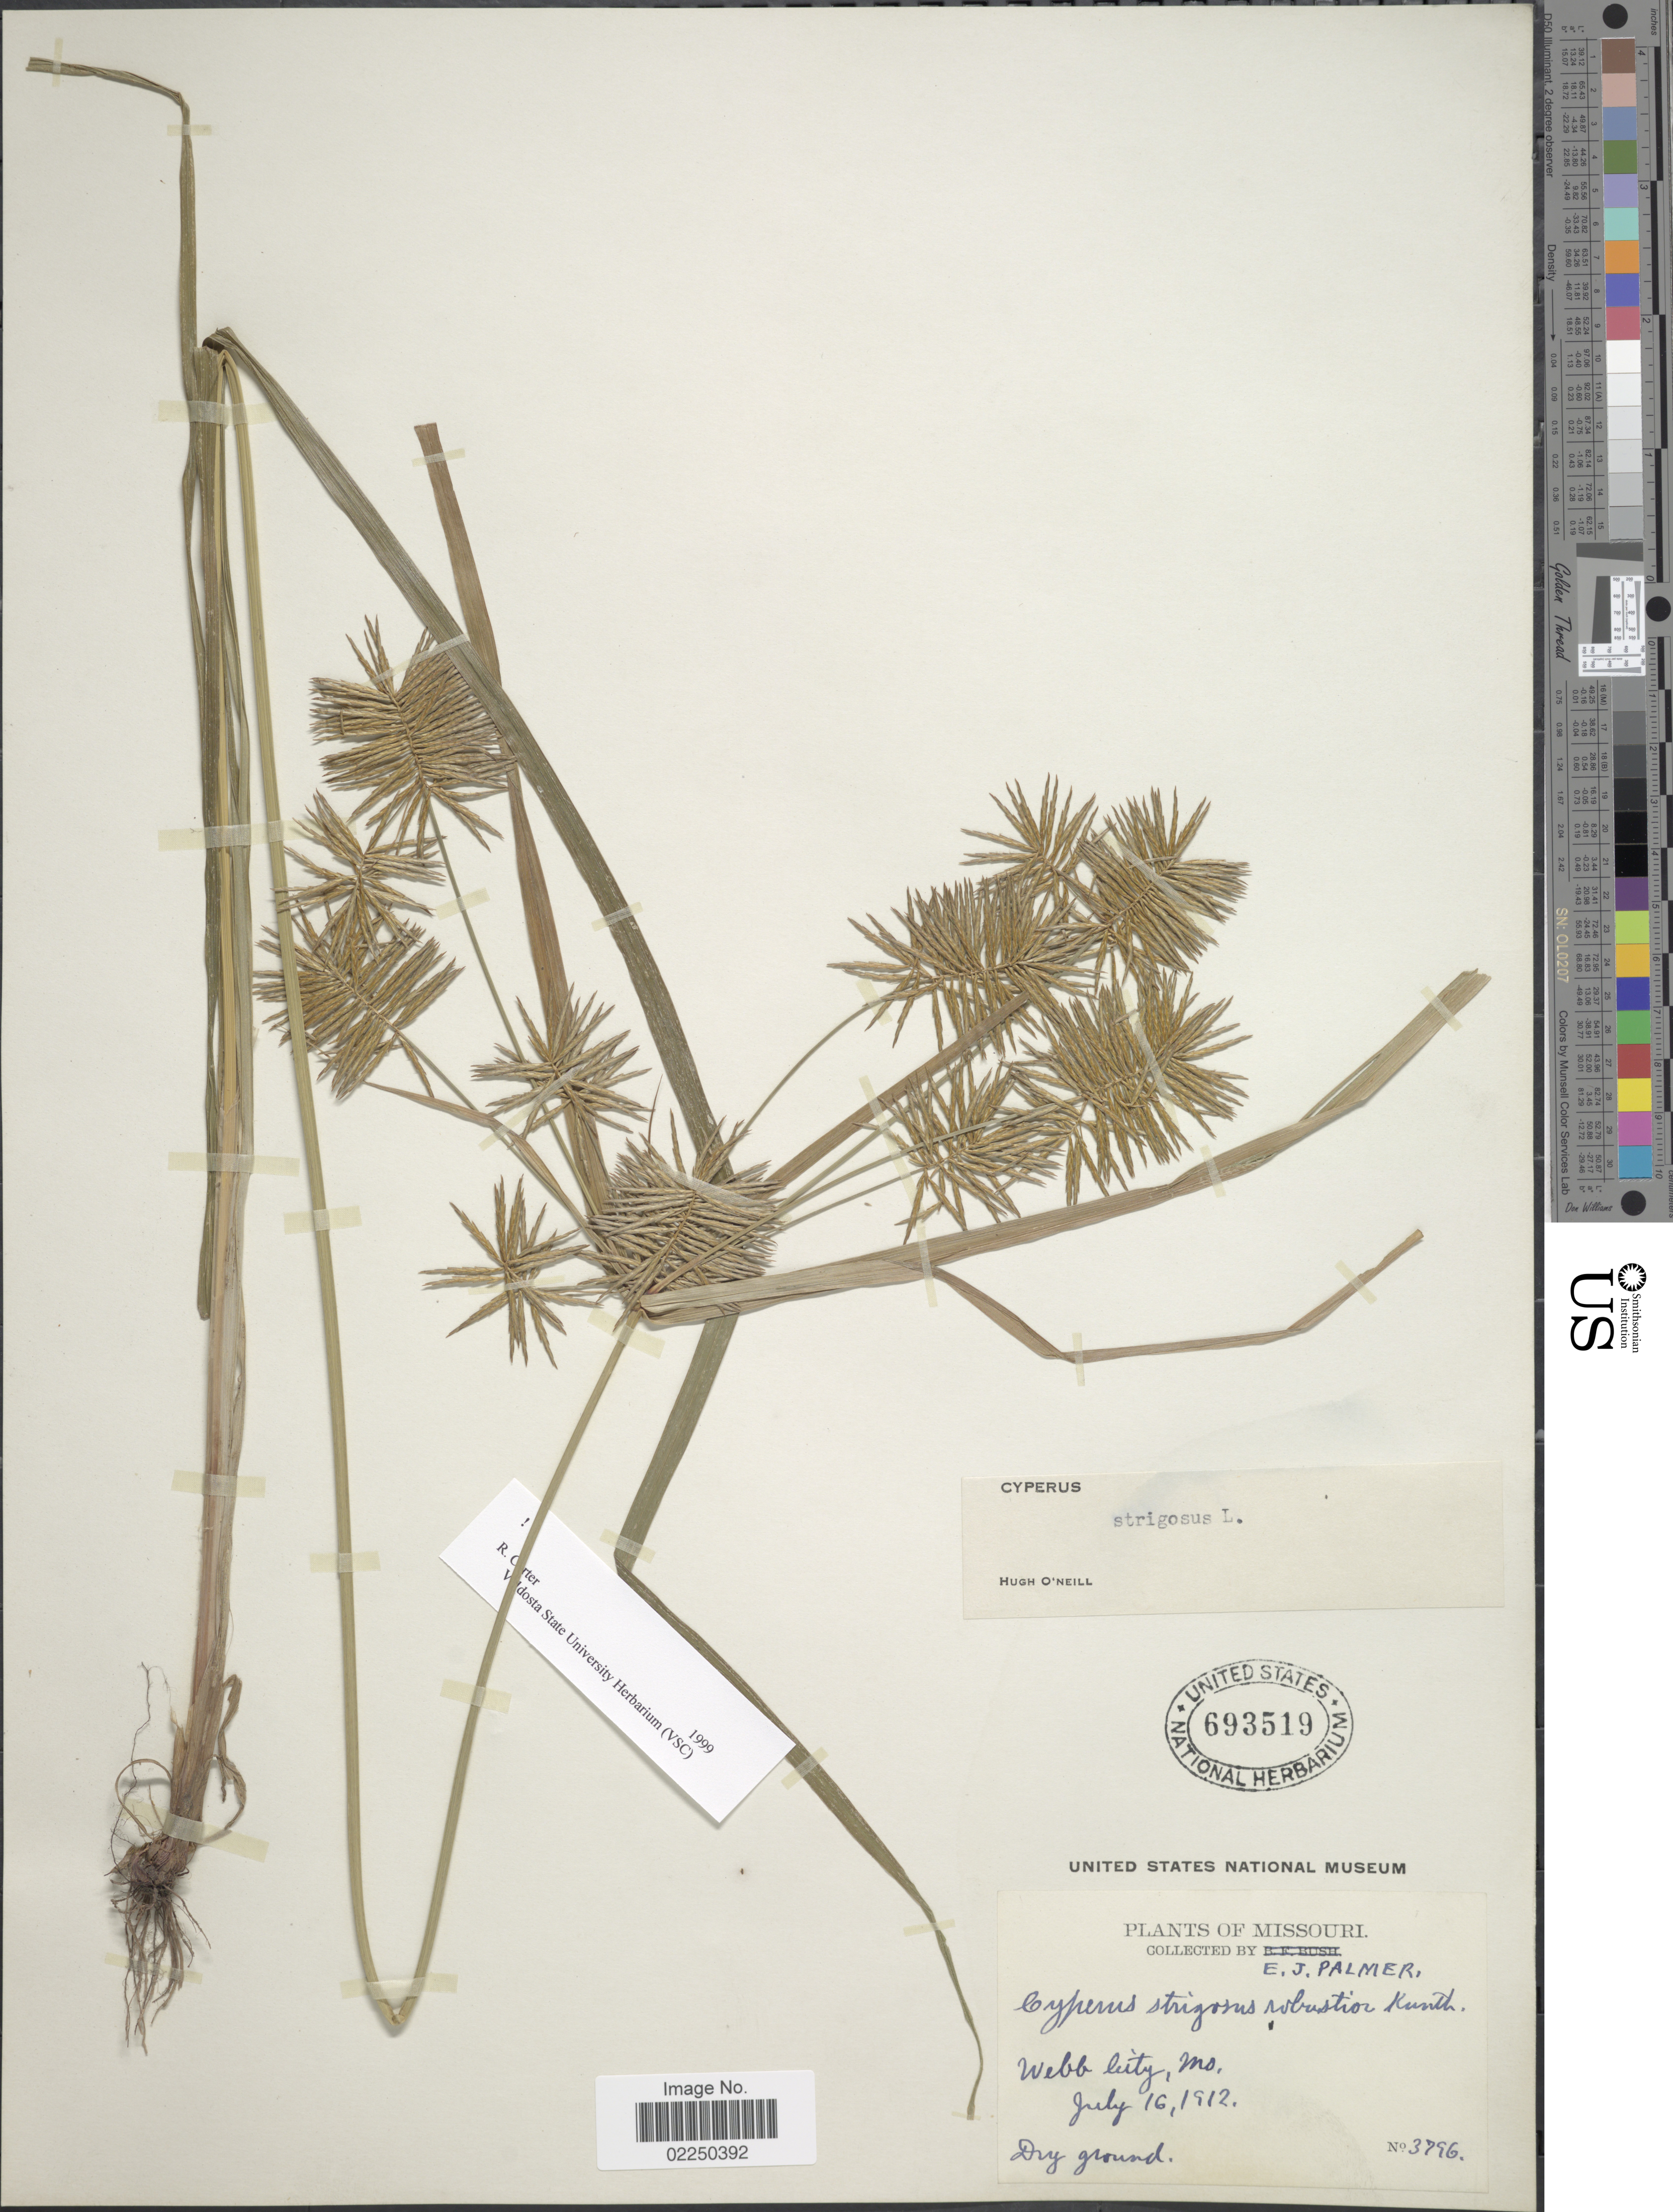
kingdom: Plantae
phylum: Tracheophyta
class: Liliopsida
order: Poales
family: Cyperaceae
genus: Cyperus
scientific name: Cyperus strigosus L.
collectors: E. J. Palmer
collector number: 3796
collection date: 1912-07-16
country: United States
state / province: Missouri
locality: Webb City, dry ground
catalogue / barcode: US 693519